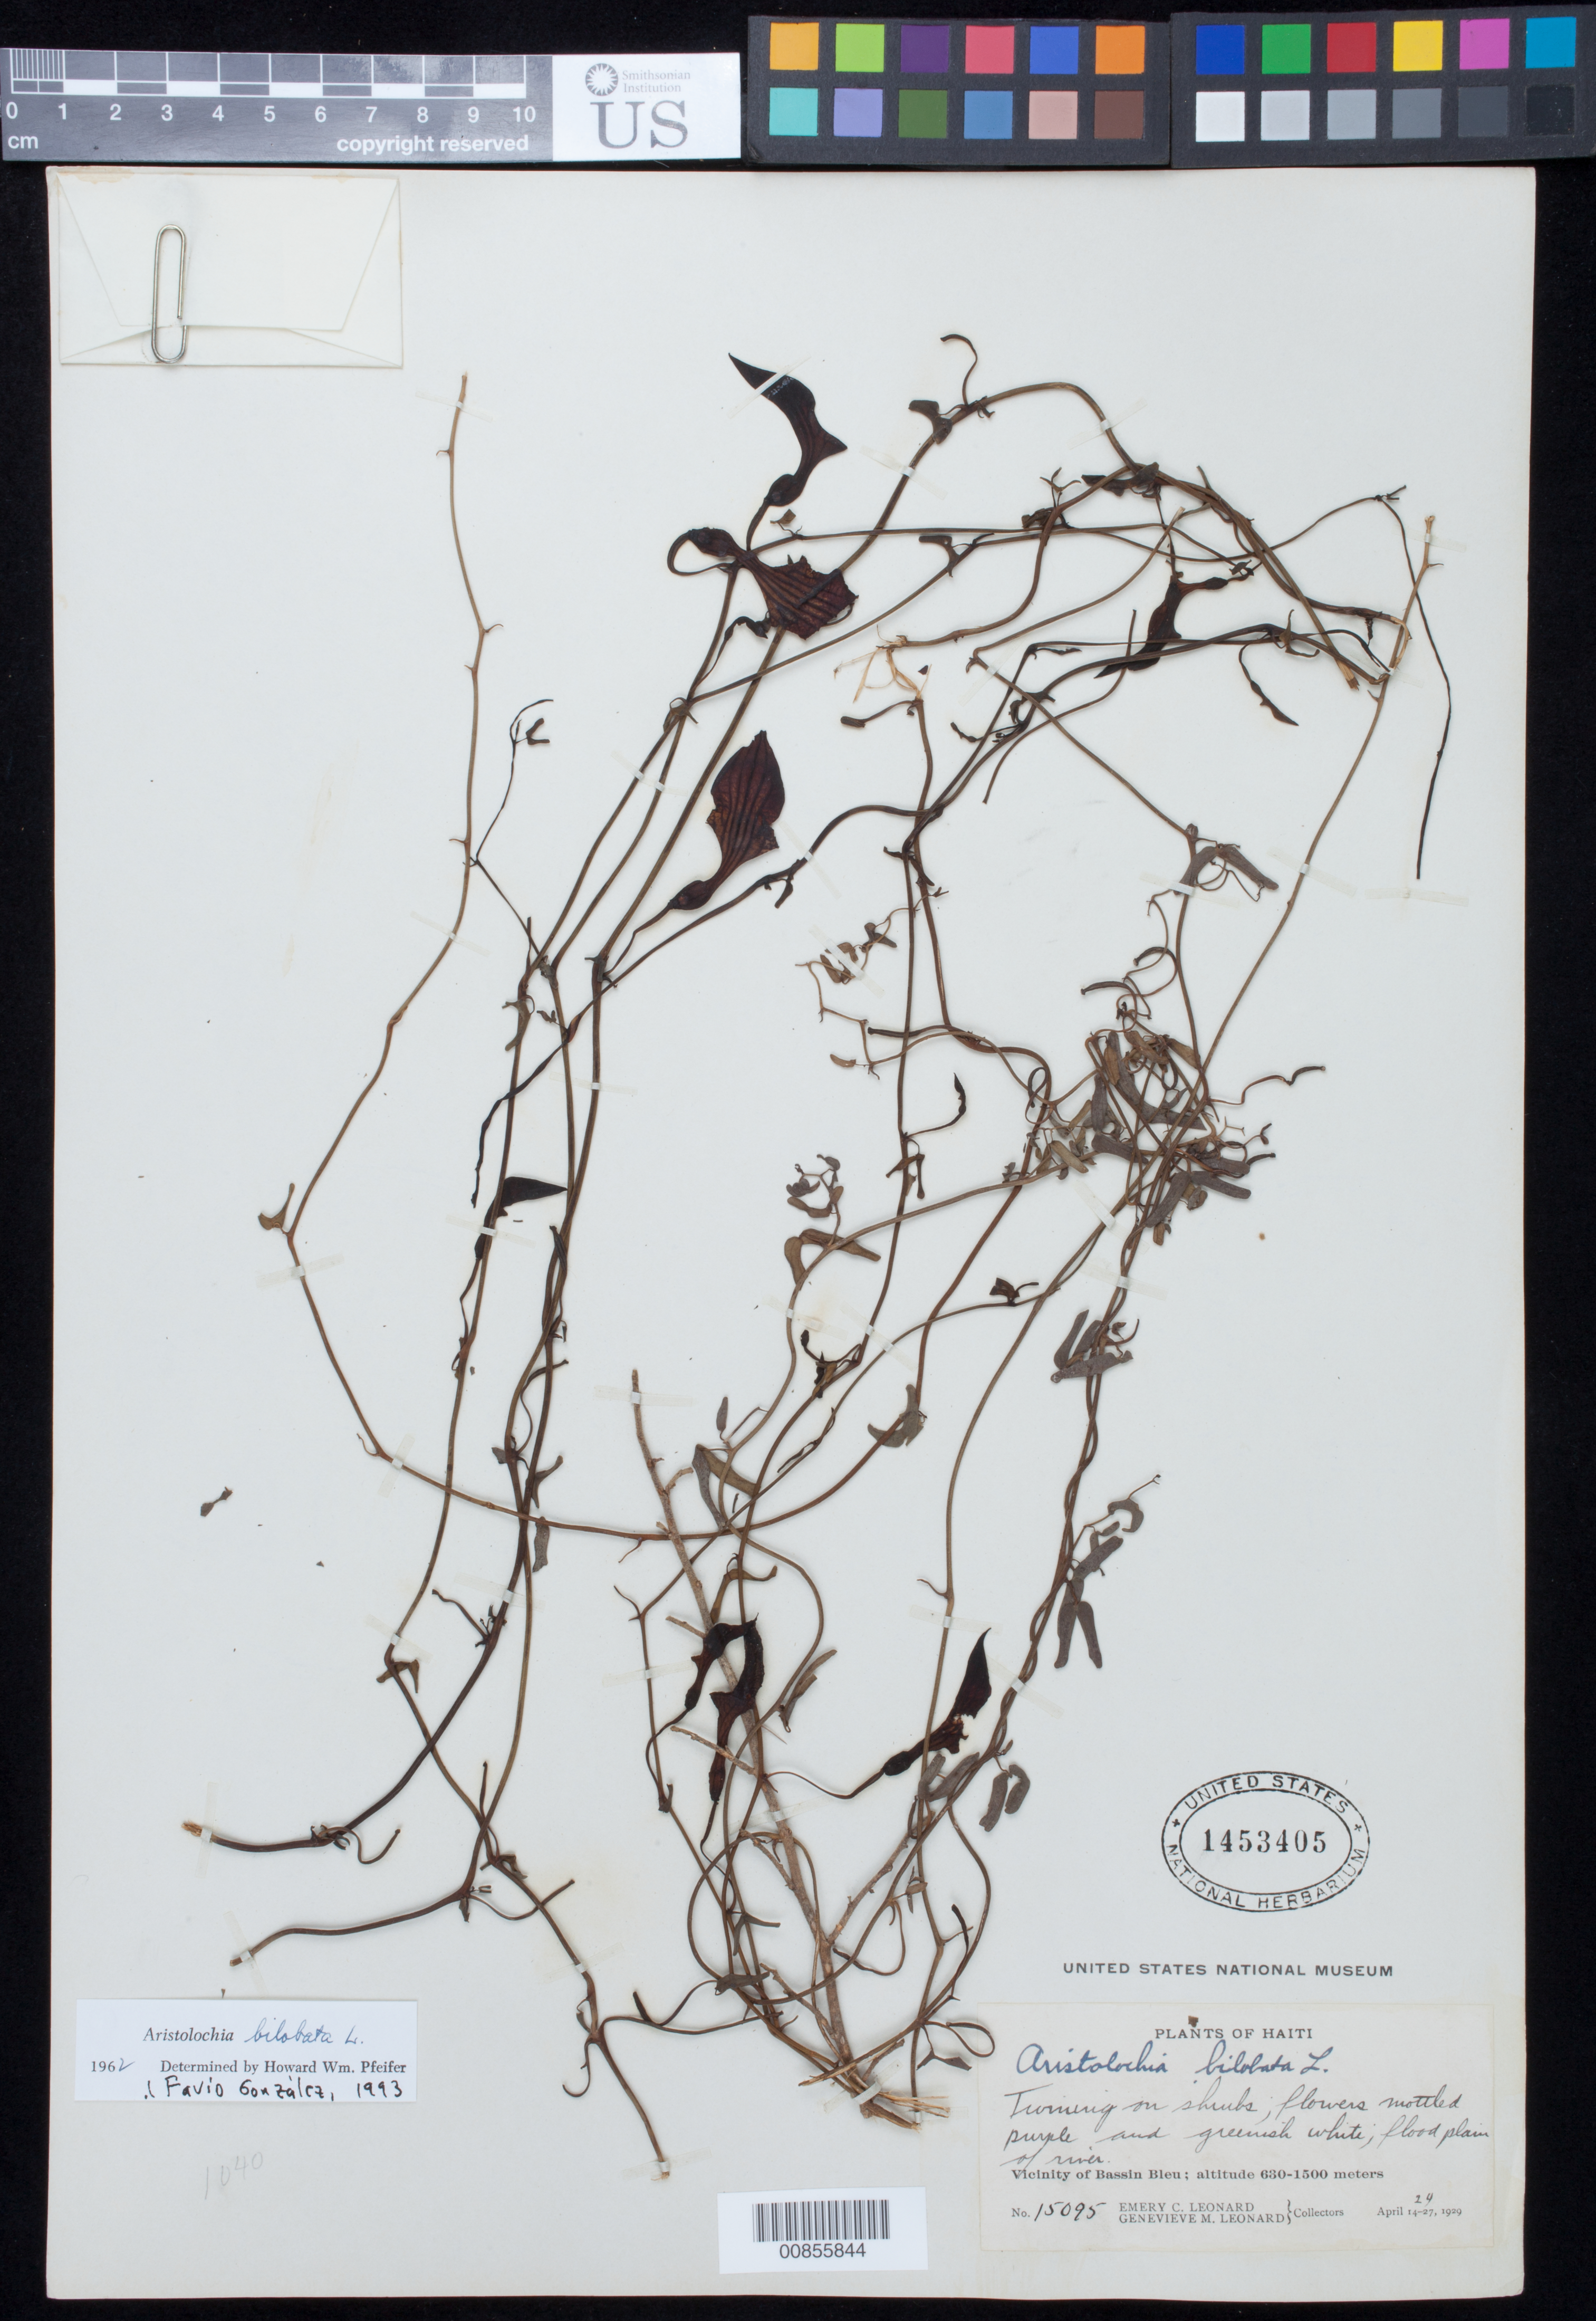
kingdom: Plantae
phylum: Tracheophyta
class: Magnoliopsida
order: Piperales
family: Aristolochiaceae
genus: Aristolochia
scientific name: Aristolochia sp.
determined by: Fernandez, E.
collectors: E. C. Leonard & G. M. Leonard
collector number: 15095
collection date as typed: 24 Apr 1929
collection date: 1929-04-24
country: Haiti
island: Hispaniola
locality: Vicinity of Bassin Bleu.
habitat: Twining on shrubs. Flood plain of river.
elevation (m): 630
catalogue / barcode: US 1453405